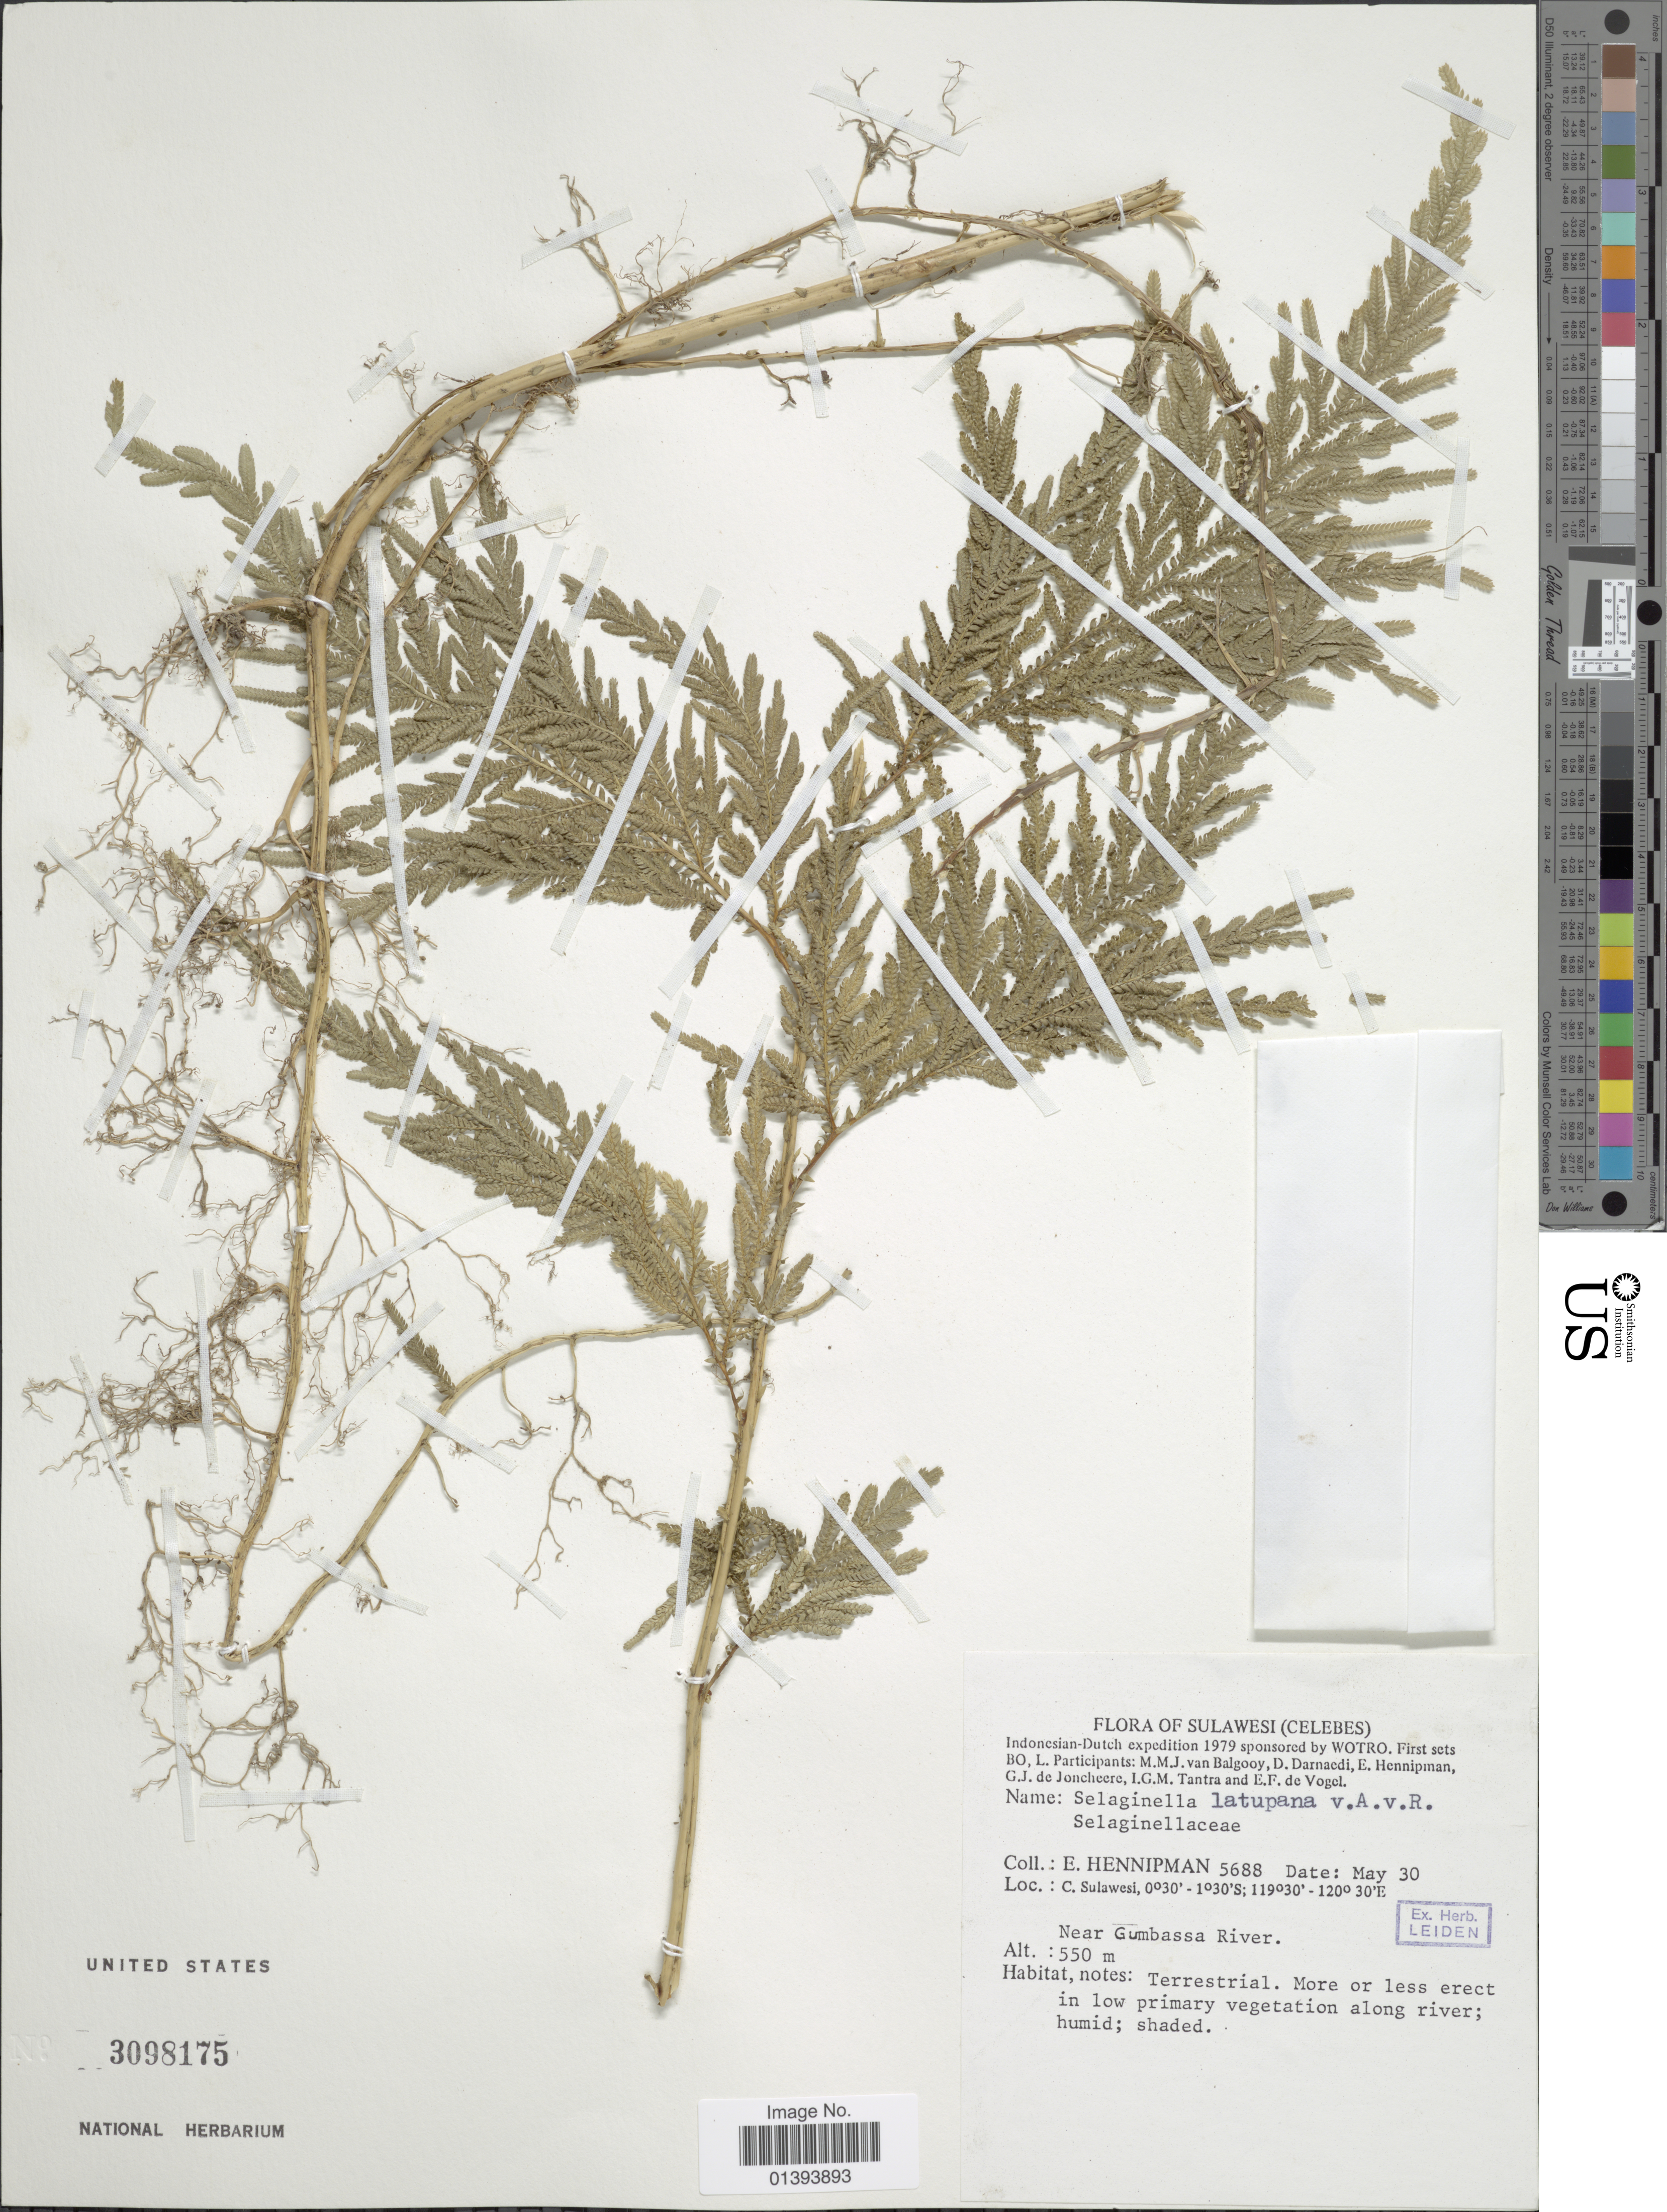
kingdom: Plantae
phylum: Tracheophyta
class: Lycopodiopsida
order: Selaginellales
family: Selaginellaceae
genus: Selaginella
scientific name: Selaginella latupana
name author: Alderw.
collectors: E. Hennipman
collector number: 5688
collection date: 1979-05-30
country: Indonesia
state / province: Sulawesi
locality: Celebes, C. Sulawesi, near Gumbassa River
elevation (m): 550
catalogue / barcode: US 3098175